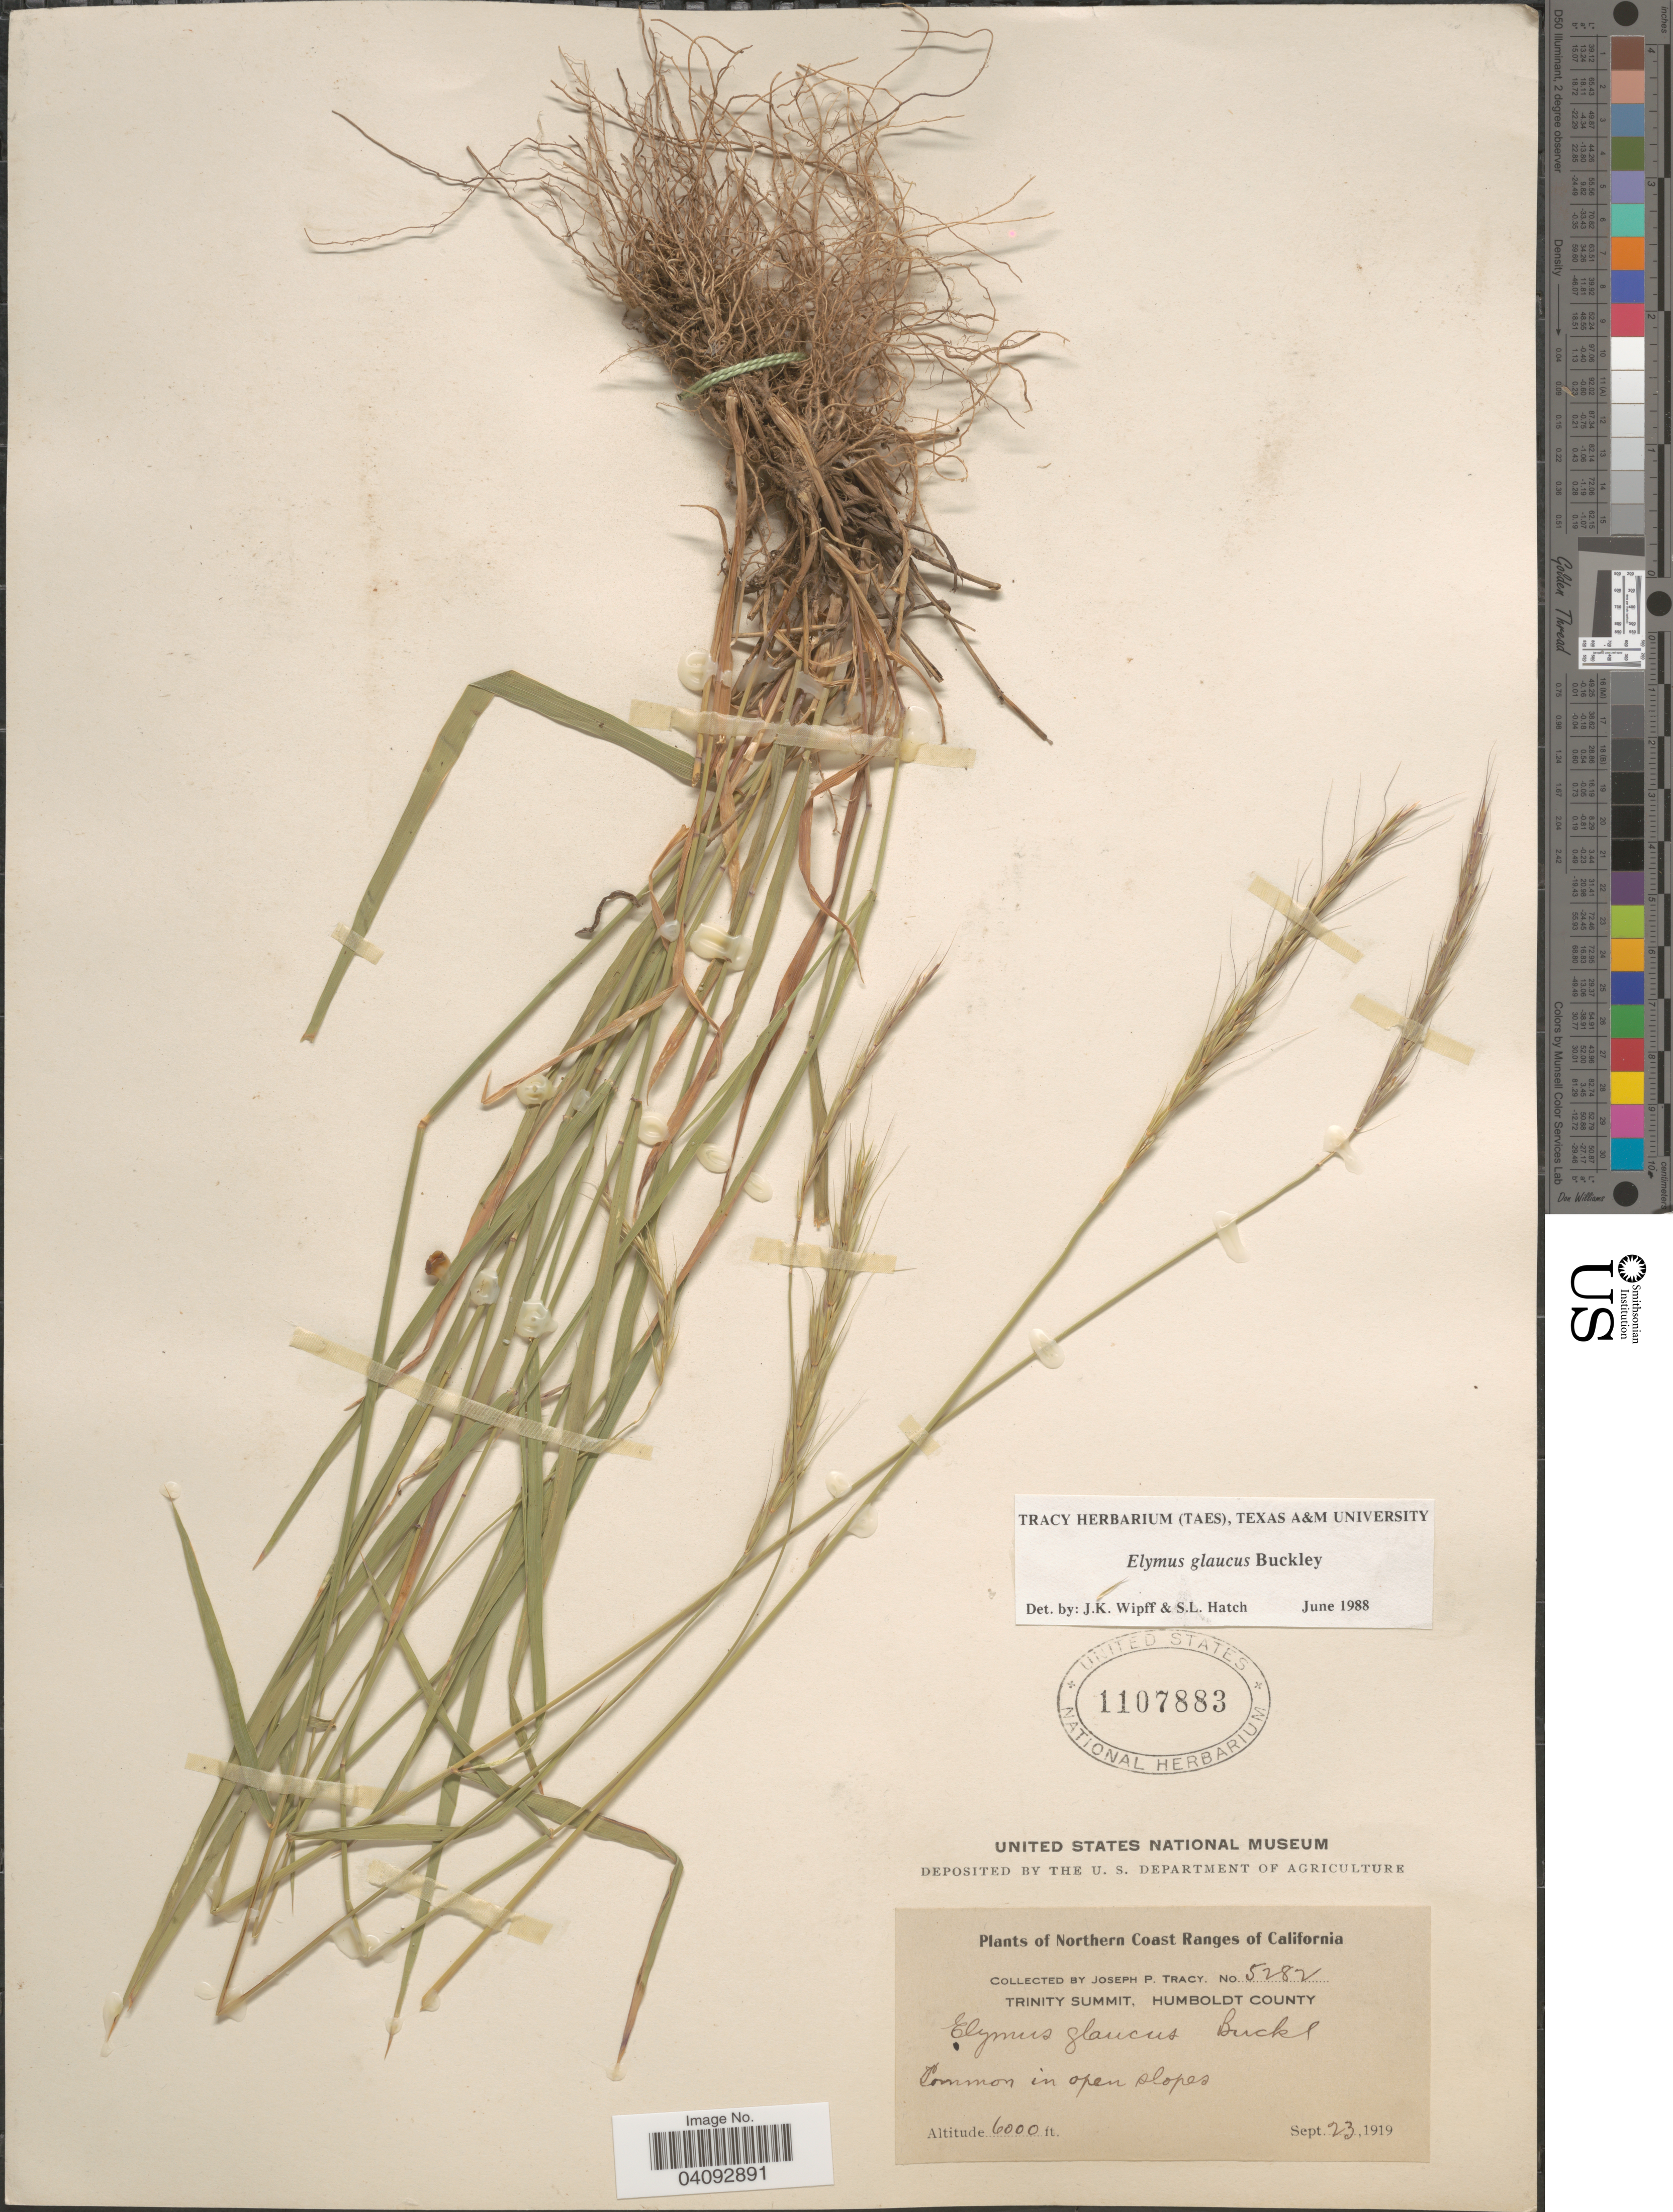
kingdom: Plantae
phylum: Tracheophyta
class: Liliopsida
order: Poales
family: Poaceae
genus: Elymus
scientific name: Elymus glaucus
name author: Buckley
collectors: J. Tracy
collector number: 5282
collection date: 1919-09-23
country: United States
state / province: California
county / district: Humboldt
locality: Northern Coast Ranges of California. Trinity Summit, Humboldt County. Common in open slopes.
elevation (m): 1829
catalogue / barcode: US 1107883